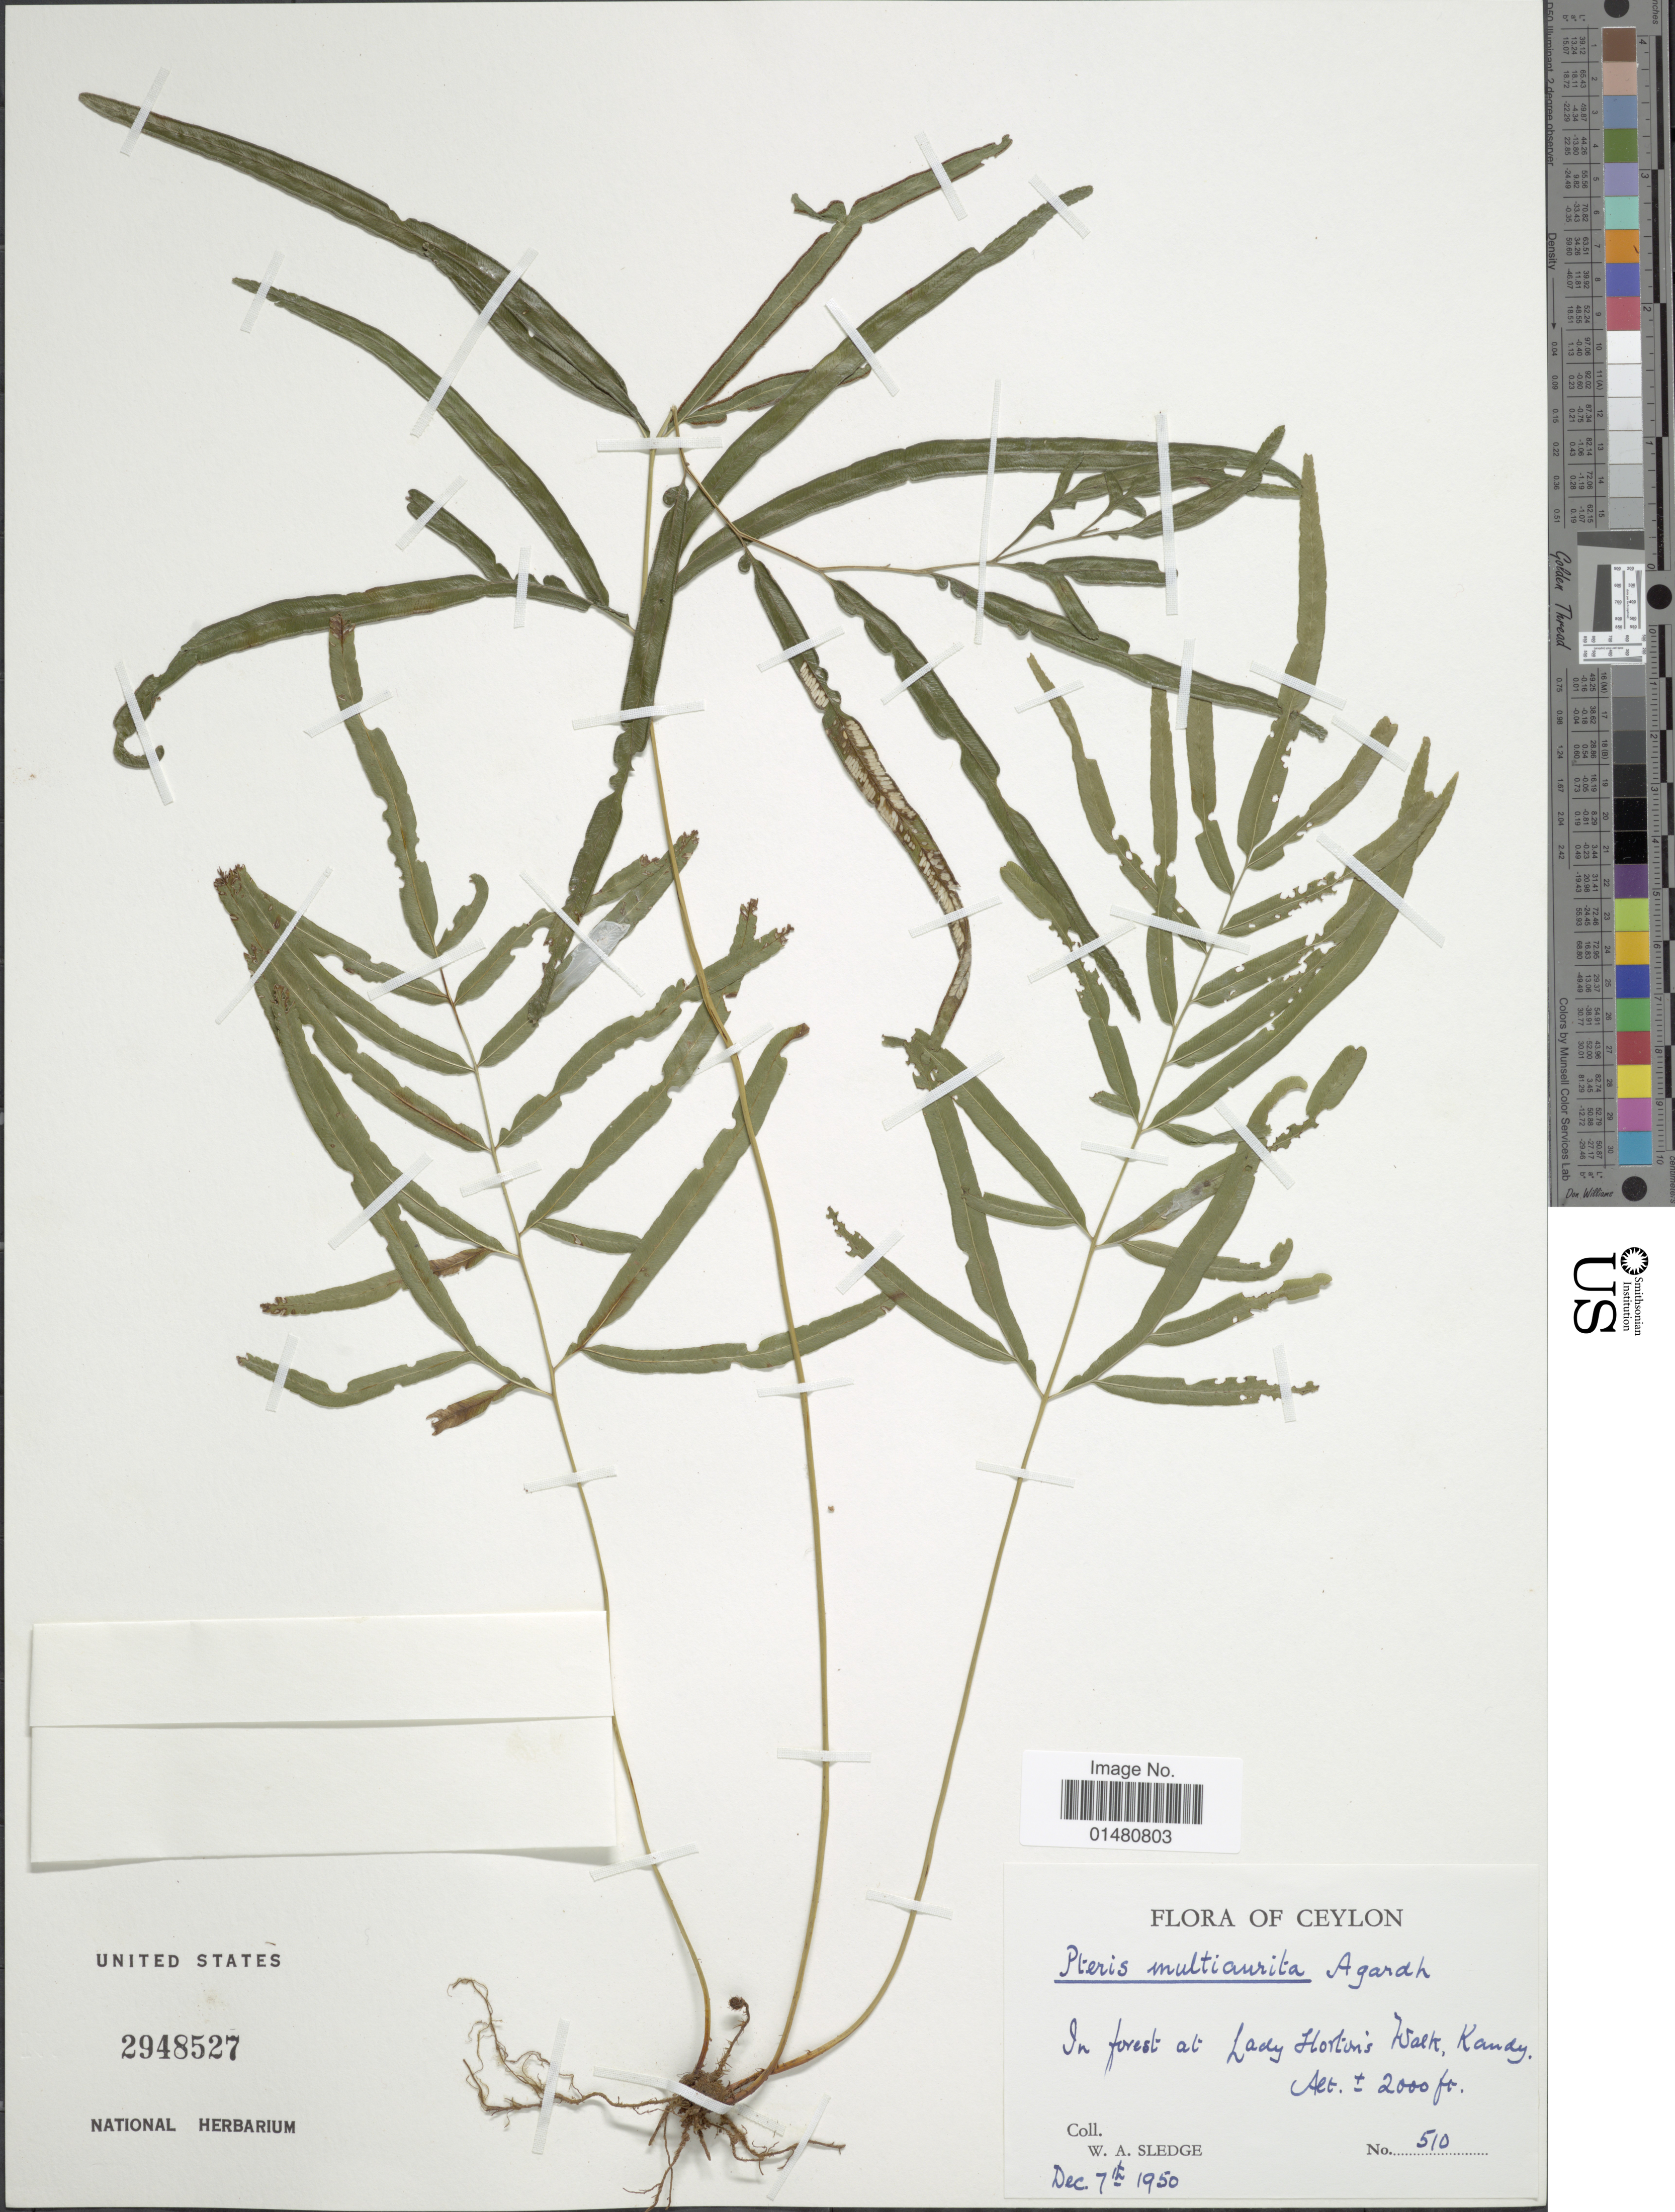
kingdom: Plantae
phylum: Tracheophyta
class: Polypodiopsida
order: Polypodiales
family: Pteridaceae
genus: Pteris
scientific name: Pteris multiaurita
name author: J. Agardh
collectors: W. A. Sledge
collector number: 510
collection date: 1950-12-07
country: Sri Lanka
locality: Ceylon, In forest at Lady Hortons Walk, Kandy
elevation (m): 610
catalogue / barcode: US 2948527